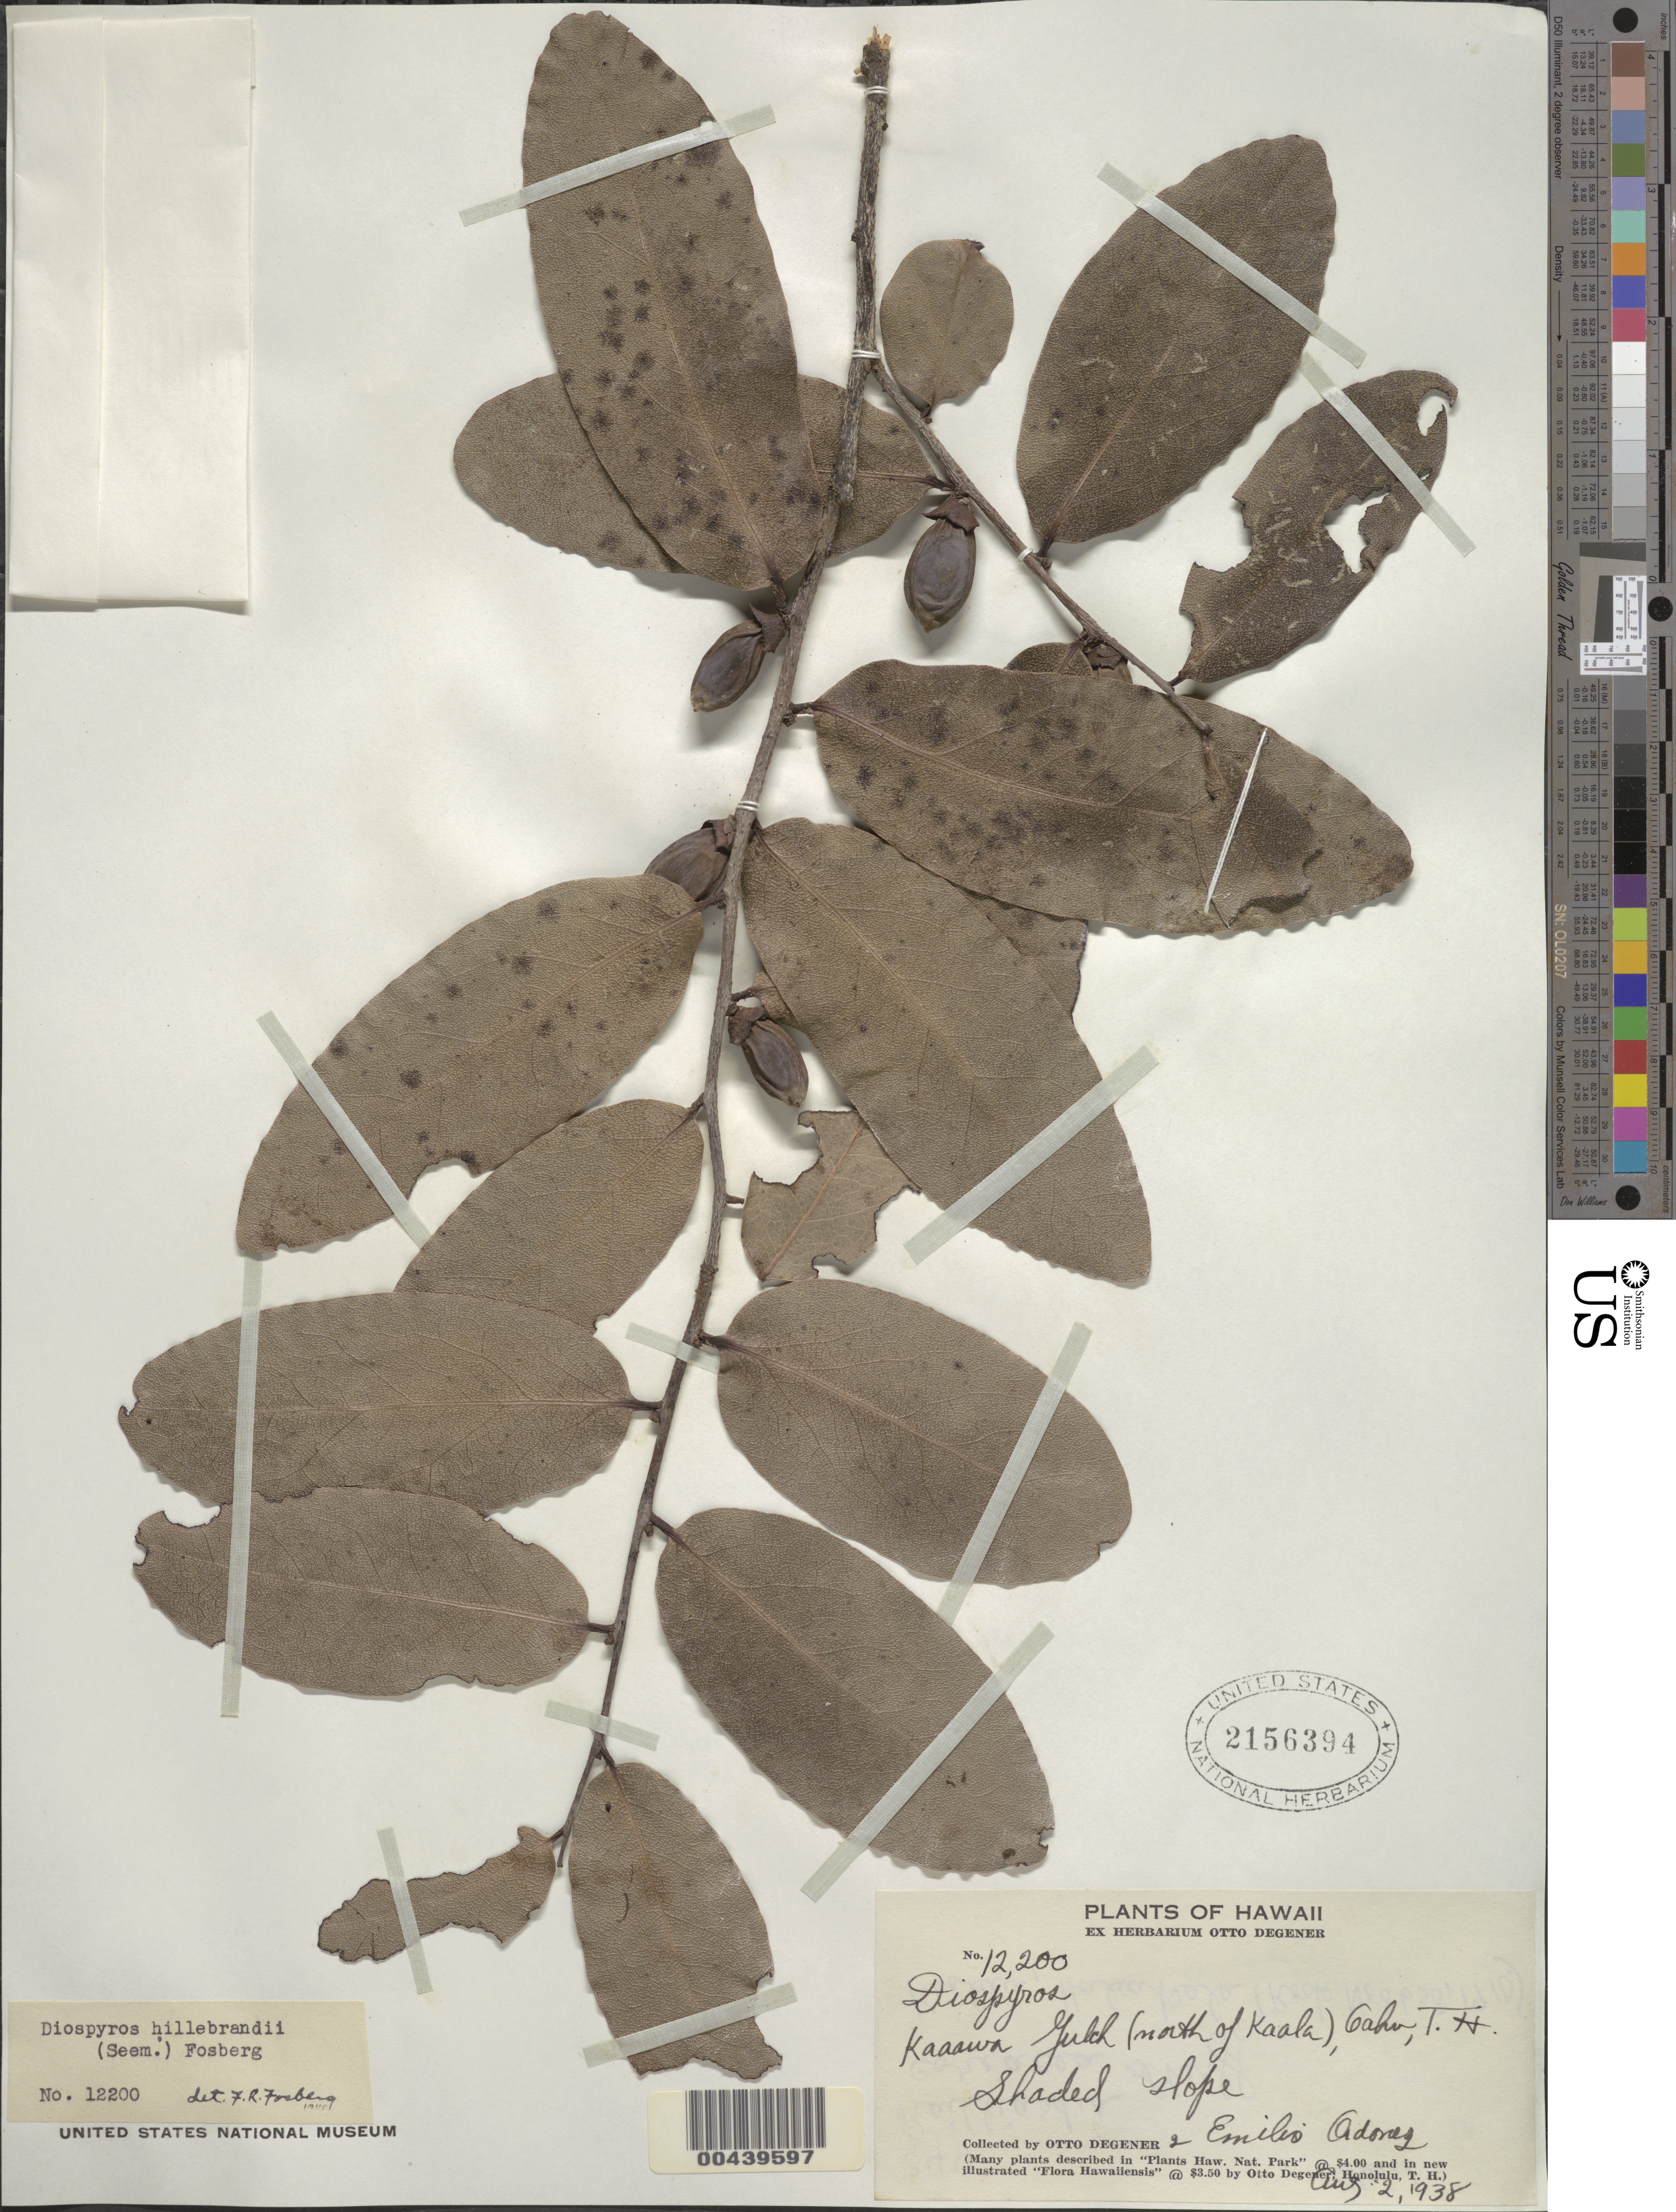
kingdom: Plantae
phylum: Tracheophyta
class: Magnoliopsida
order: Ericales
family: Ebenaceae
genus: Diospyros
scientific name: Diospyros hillebrandii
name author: (Seem.) Fosberg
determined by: Fosberg, F. R.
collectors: O. Degener & E. Ordonez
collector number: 12200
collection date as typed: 2 Aug 1938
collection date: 1938-08-02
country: United States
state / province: Hawaii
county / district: Honolulu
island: Oahu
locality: Kaaawa Gulch (N of Kaala)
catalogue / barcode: US 2156394